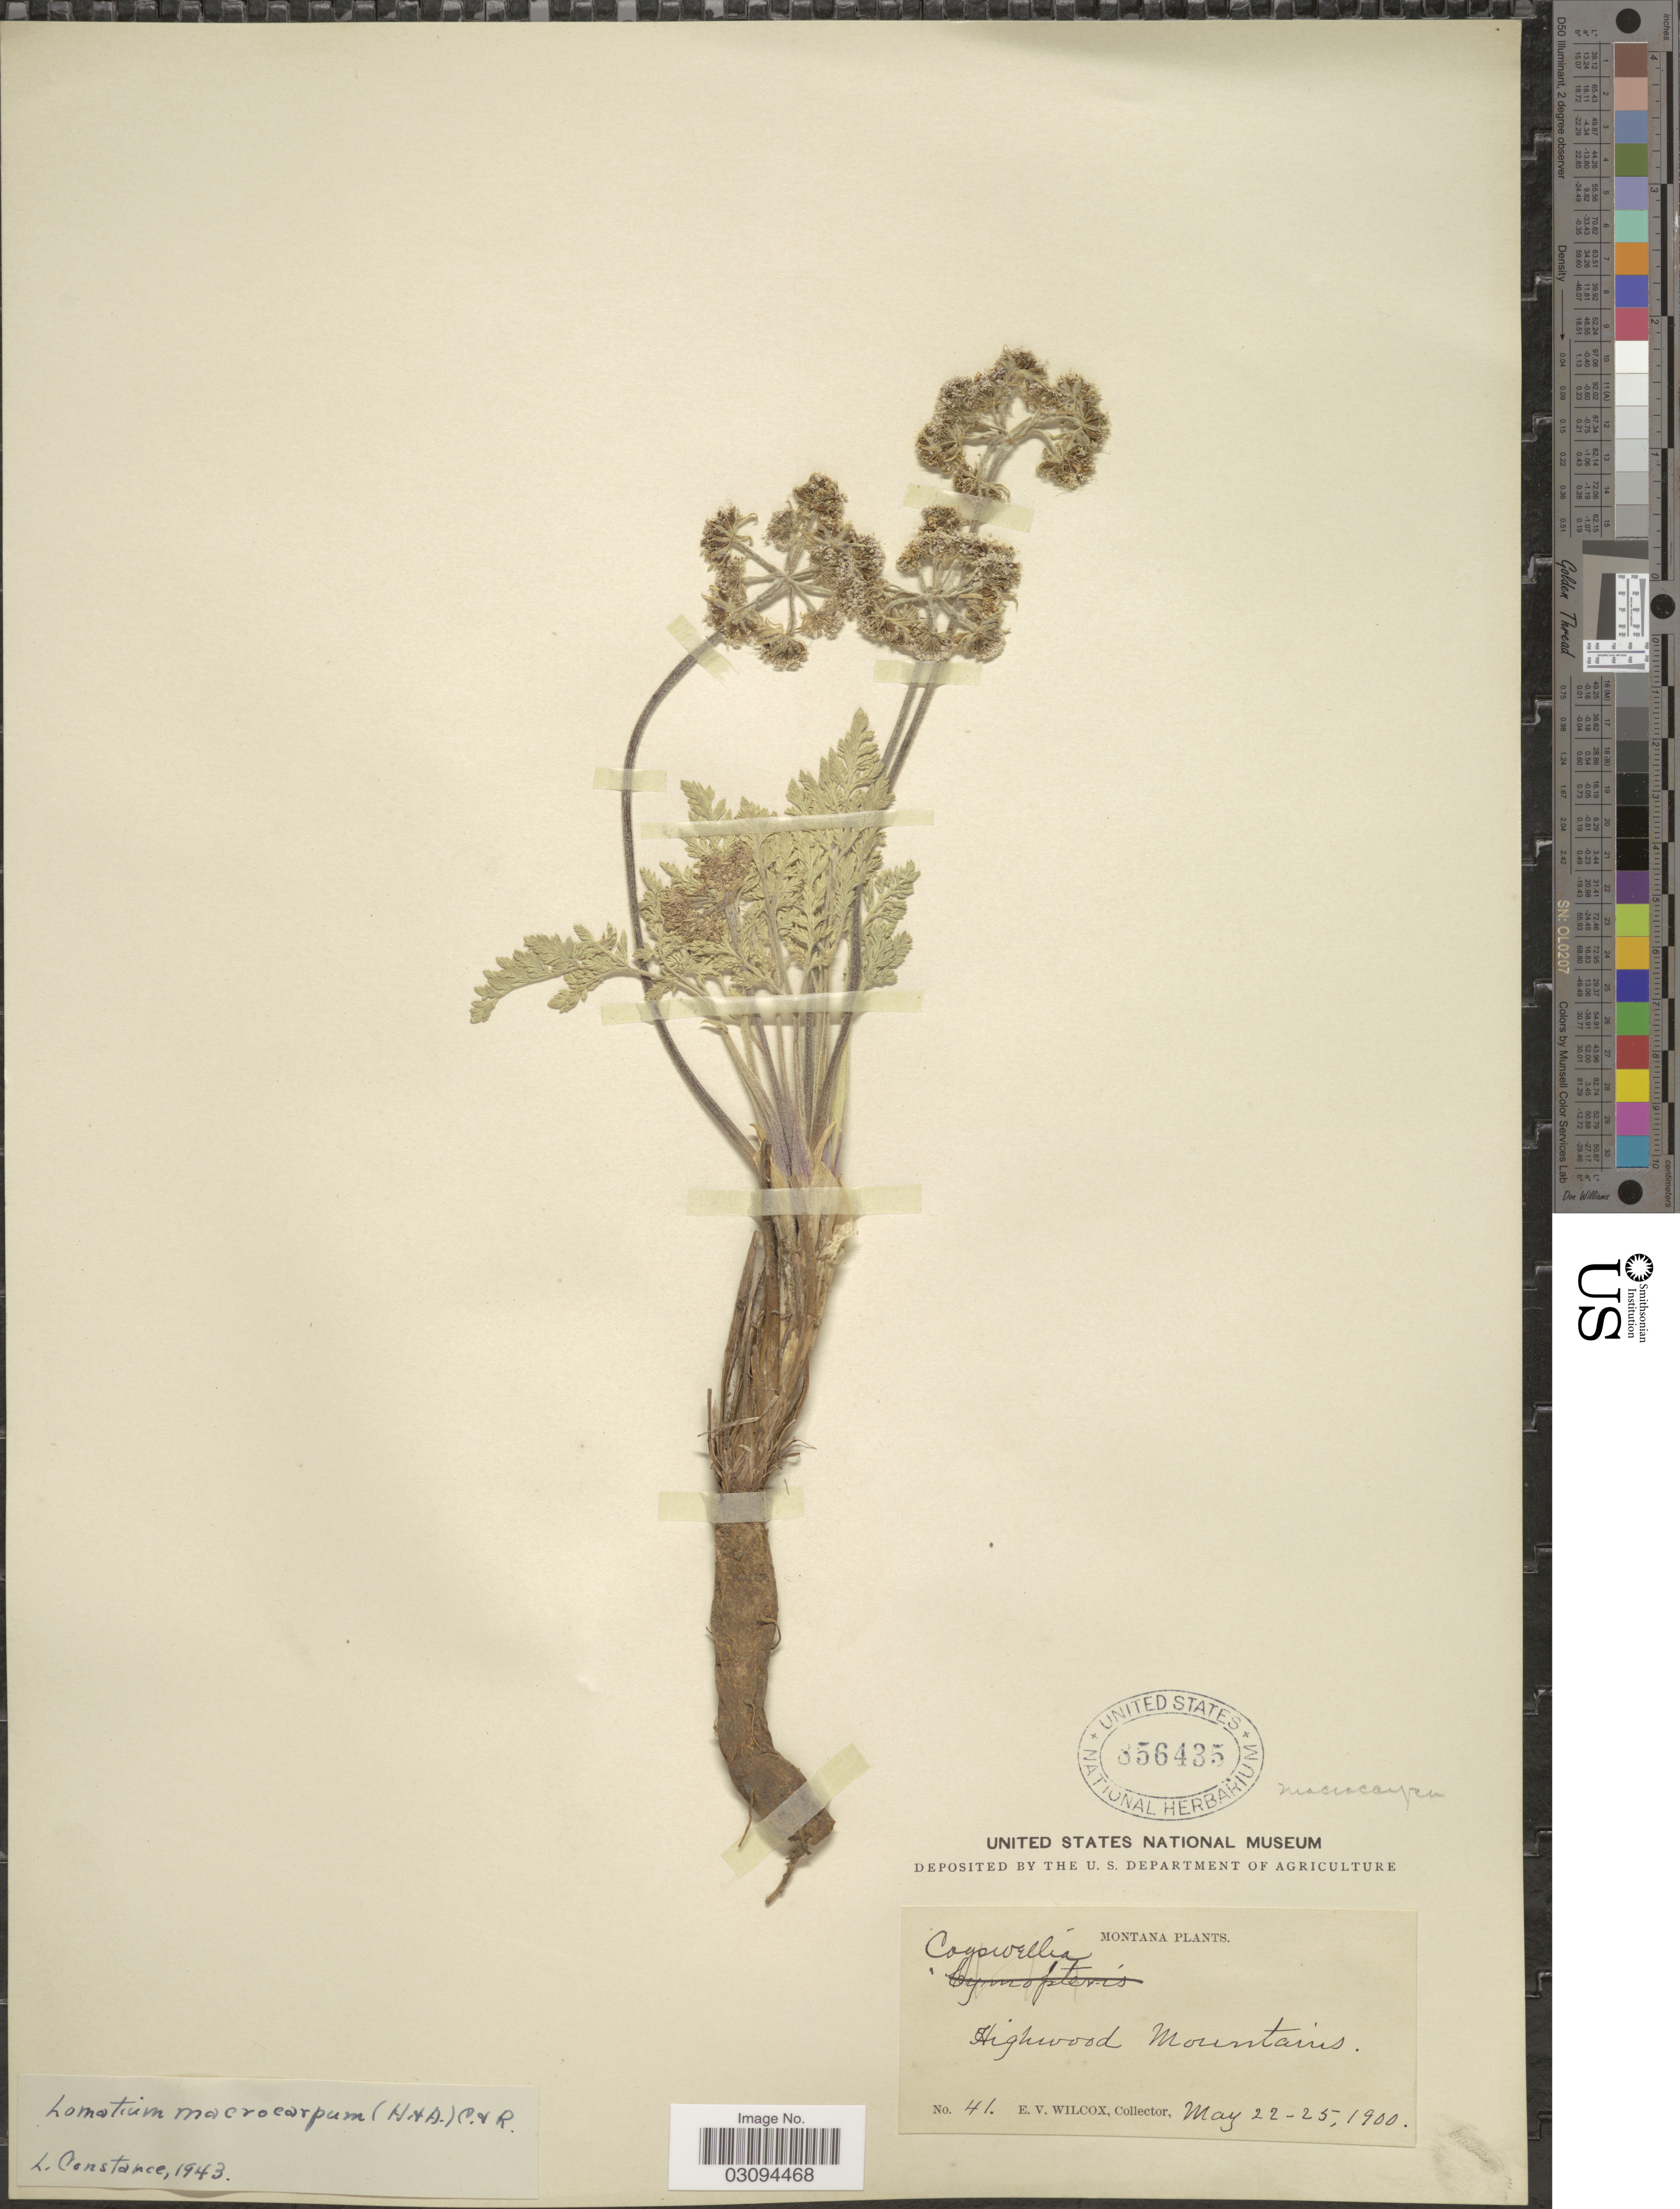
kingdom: Plantae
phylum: Tracheophyta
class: Magnoliopsida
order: Apiales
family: Apiaceae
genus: Lomatium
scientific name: Lomatium macrocarpum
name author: (Hook. et al.) J.M. Coult. & Rose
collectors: E. V. Wilcox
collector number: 41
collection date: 1900-05-22/1900-05-25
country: United States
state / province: Montana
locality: Highwood Mountains.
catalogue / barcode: US 856435